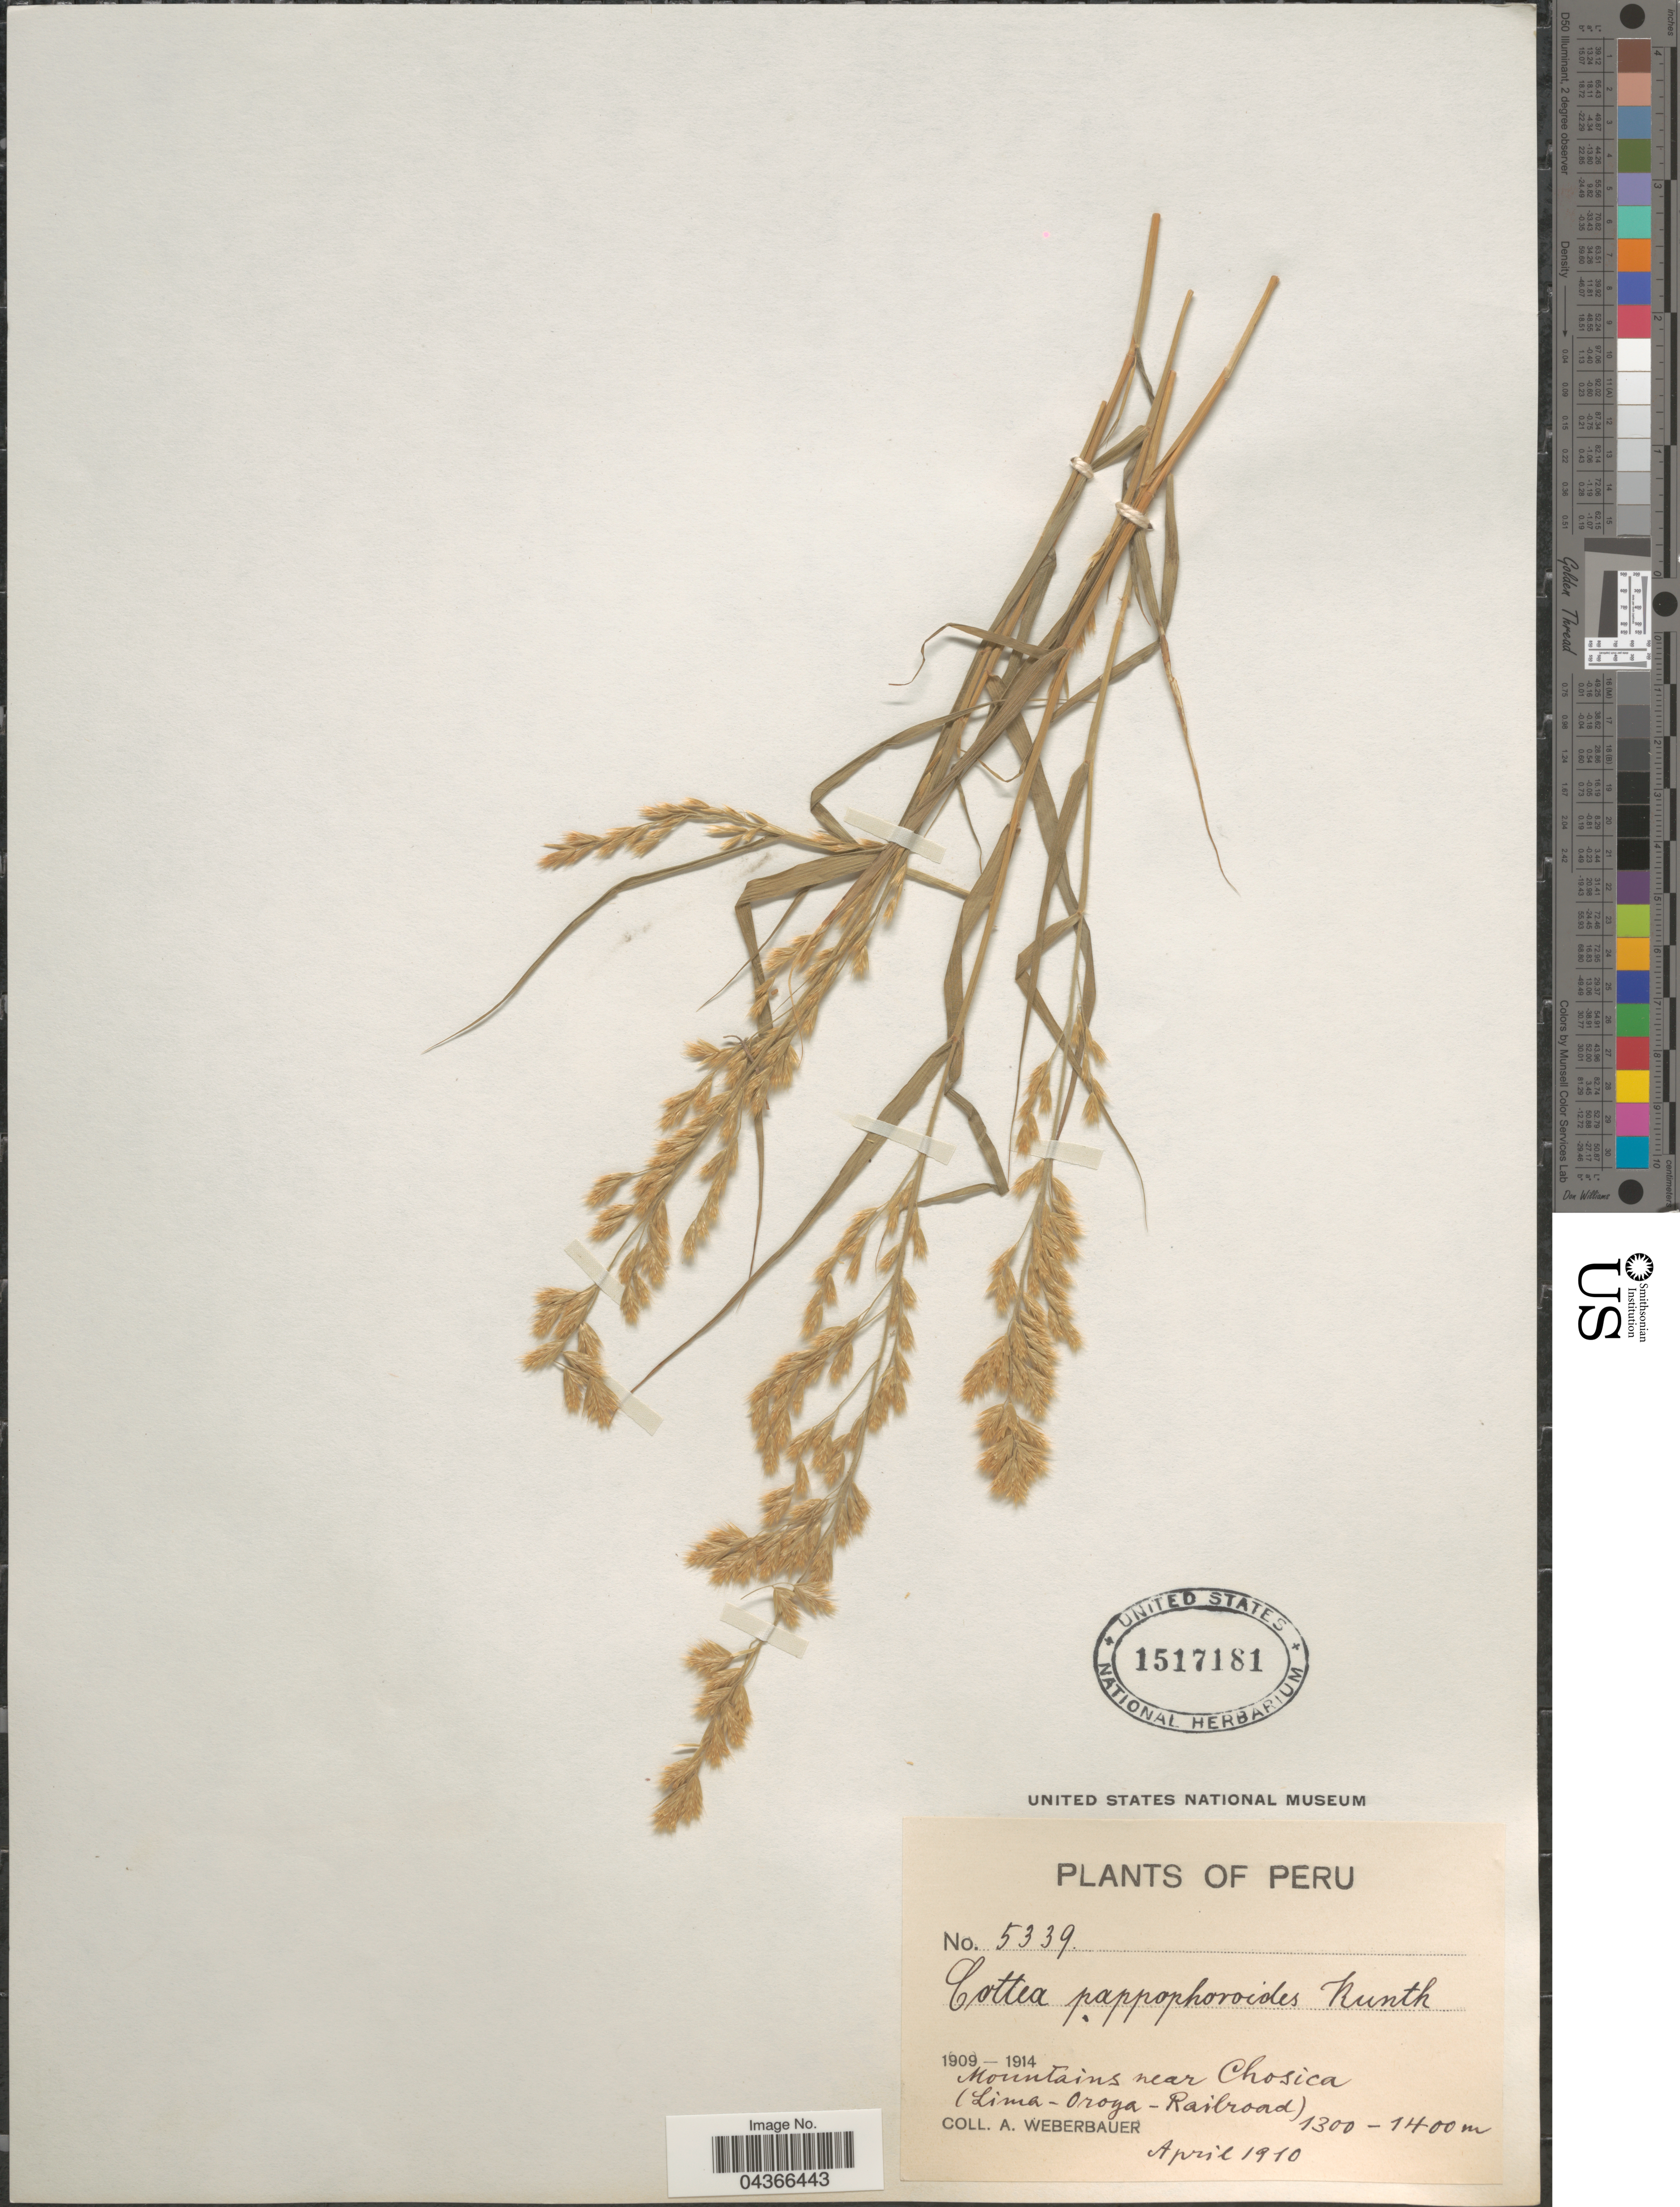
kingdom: Plantae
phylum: Tracheophyta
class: Liliopsida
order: Poales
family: Poaceae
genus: Cottea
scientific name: Cottea pappophoroides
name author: Kunth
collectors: A. Weberbauer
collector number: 5339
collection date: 1910-04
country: Peru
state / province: Lima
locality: Mountains near Chosica (Lima-Oroya-Railroad).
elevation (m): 1300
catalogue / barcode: US 1517181